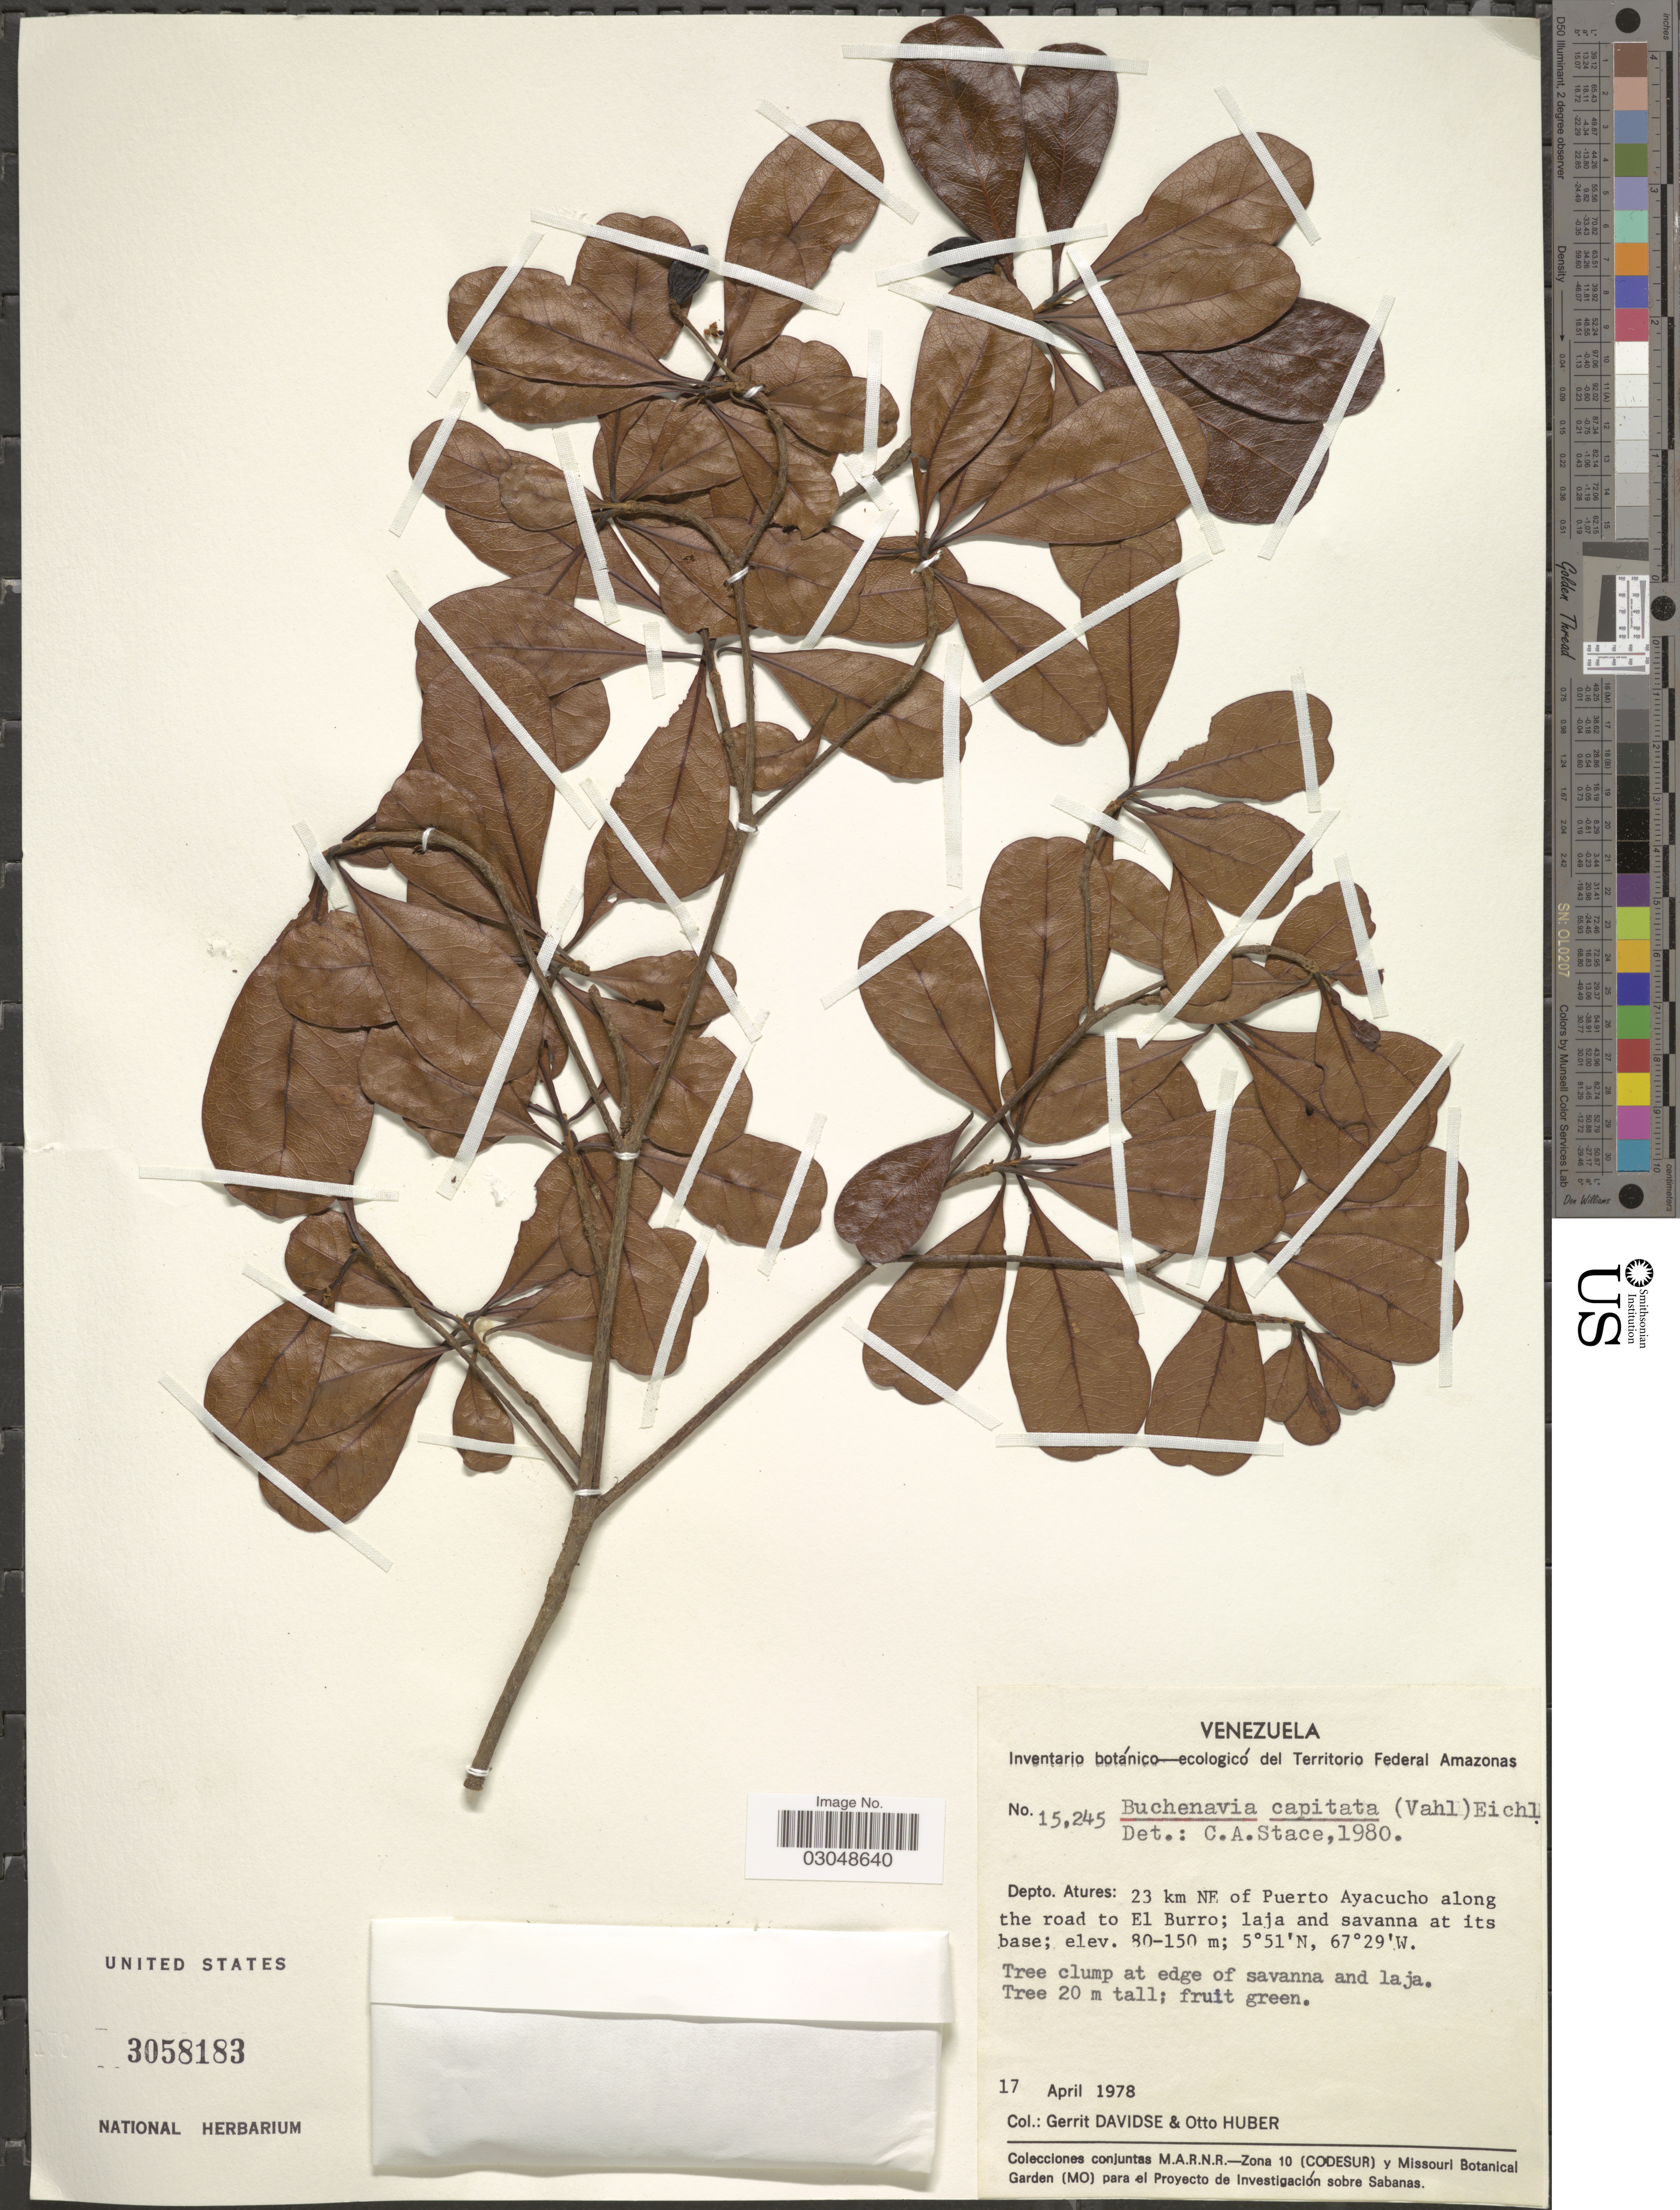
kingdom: Plantae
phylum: Tracheophyta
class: Magnoliopsida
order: Myrtales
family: Combretaceae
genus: Terminalia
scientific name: Terminalia tetraphylla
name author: (Aubl.) Gere & Boatwr.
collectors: G. Davidse & O. Huber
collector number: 15245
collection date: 1978-04-17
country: Venezuela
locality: Depto. Atures: 23 km NE of Puerto Ayacucho along the road to El Burro.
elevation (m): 80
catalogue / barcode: US 3058183